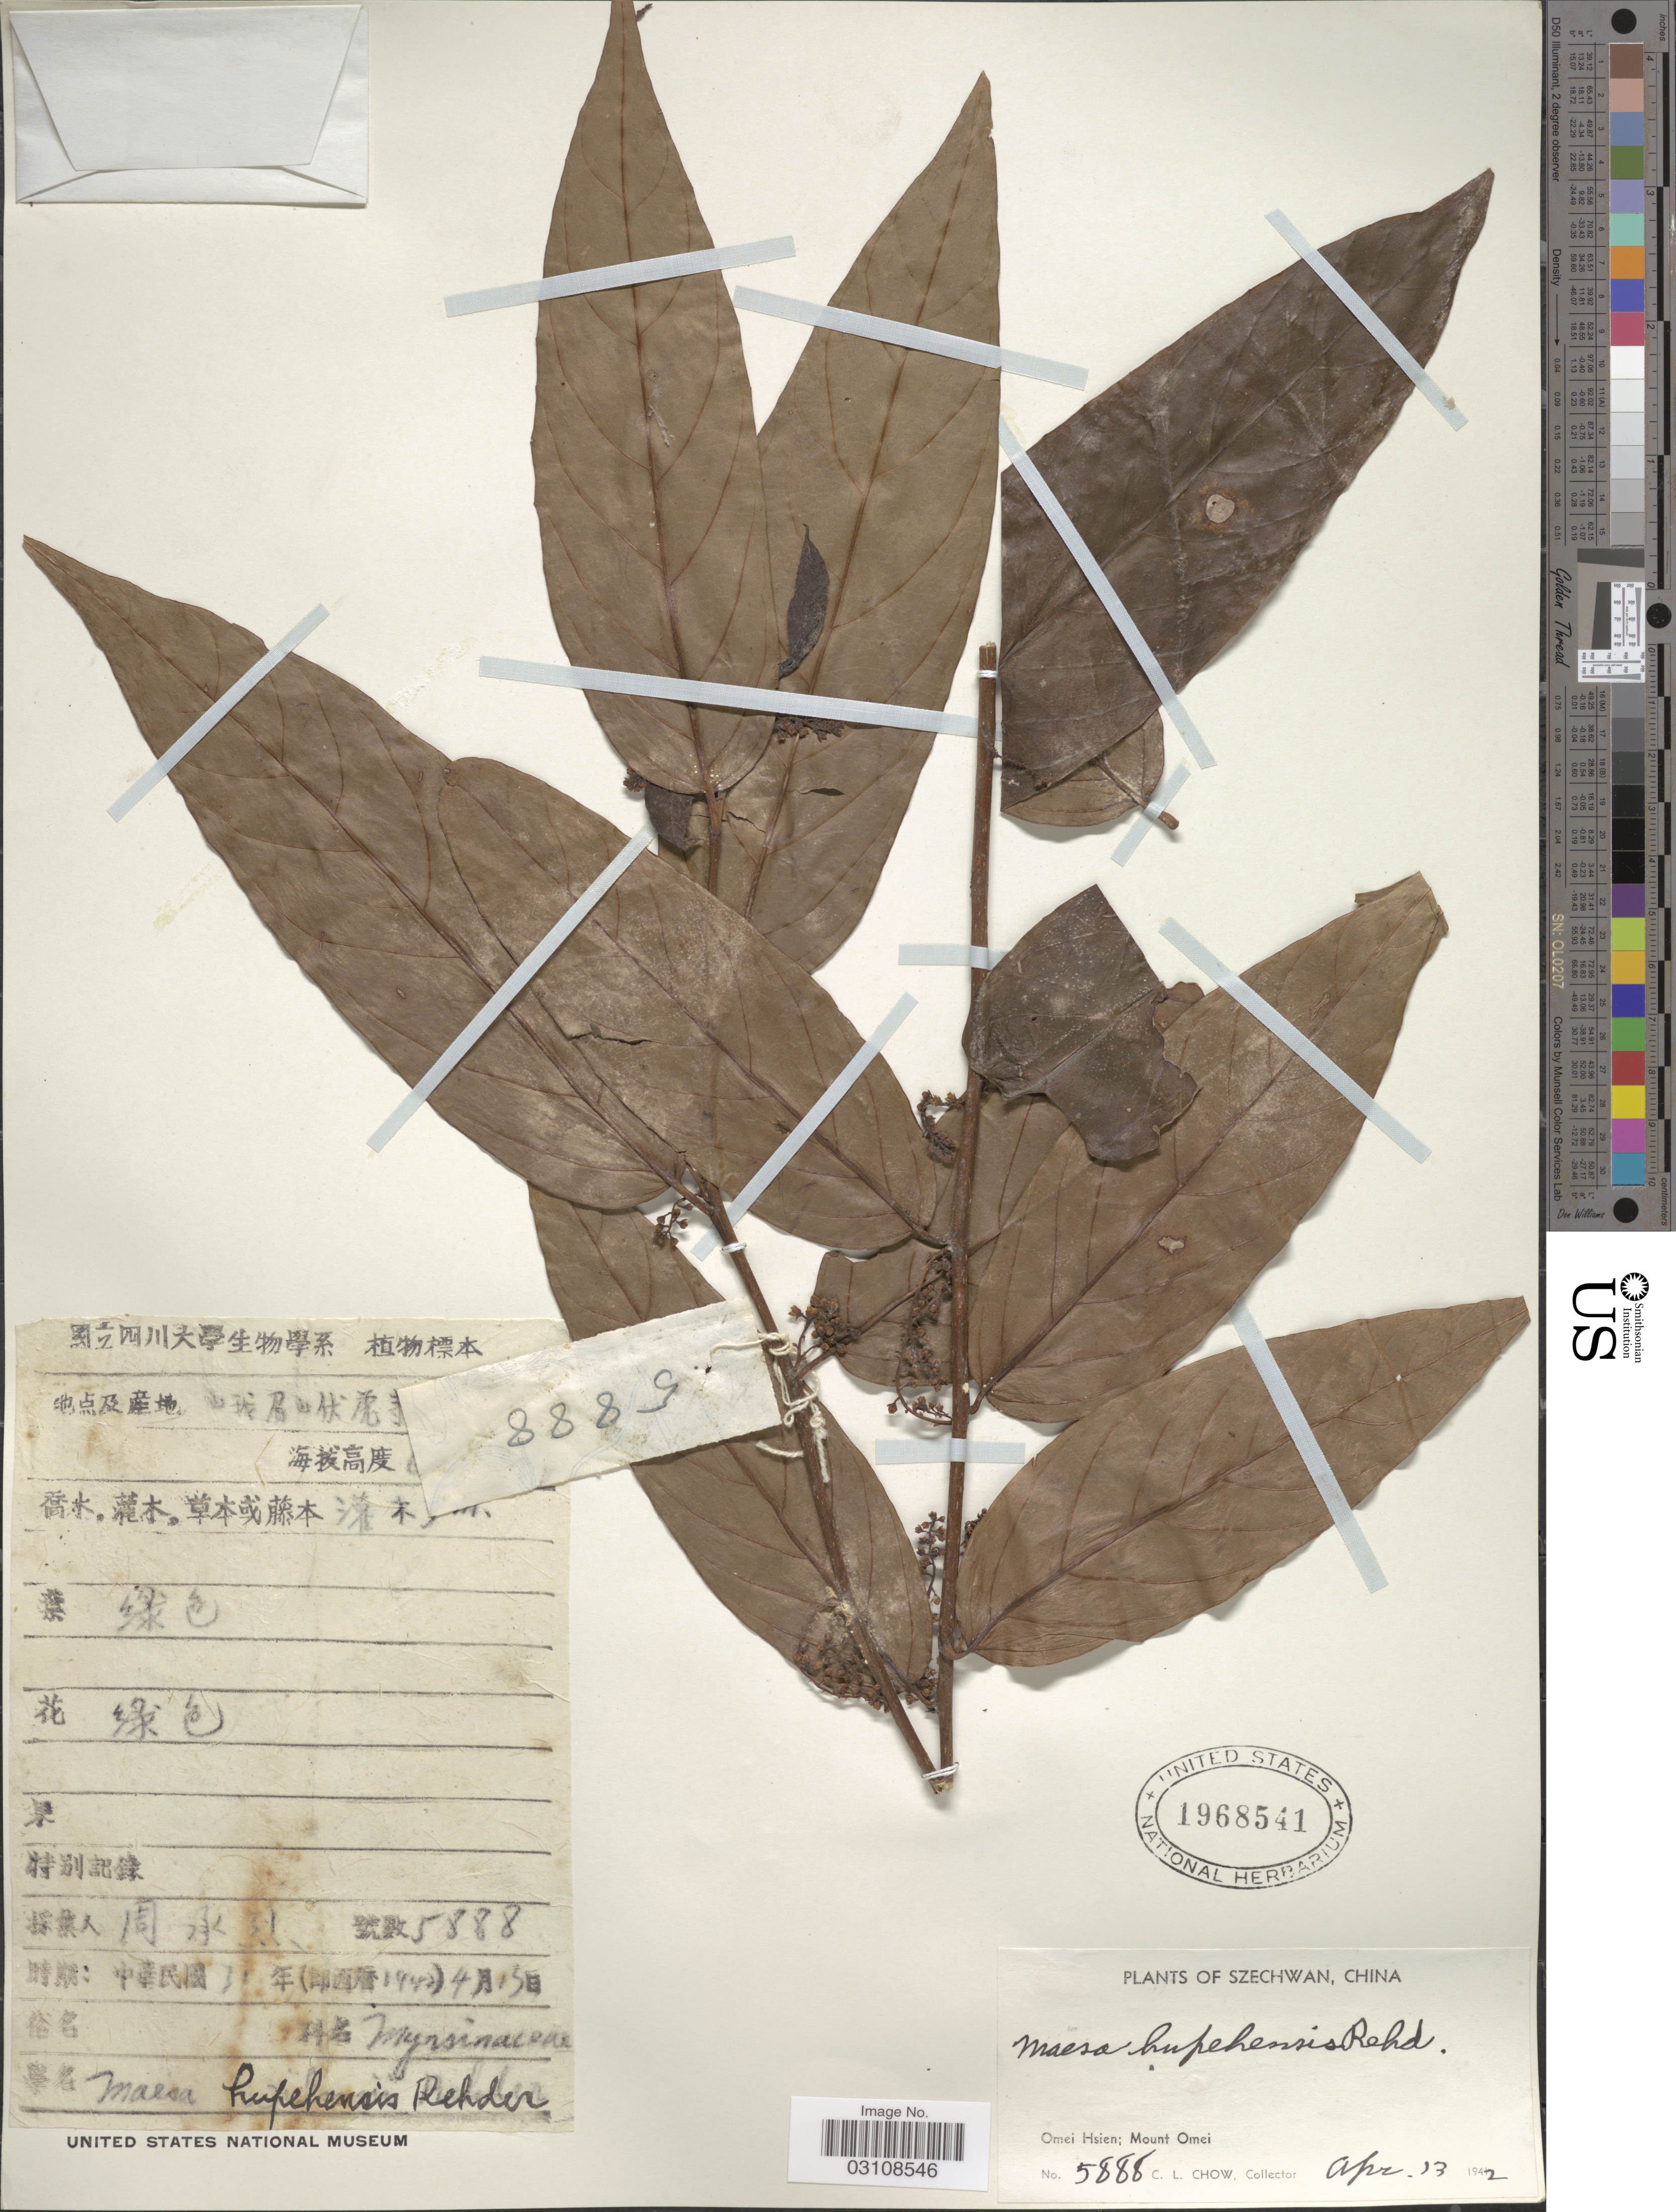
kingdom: Plantae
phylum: Tracheophyta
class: Magnoliopsida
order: Ericales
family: Primulaceae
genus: Maesa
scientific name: Maesa hupehensis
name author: Rehder in Sarg.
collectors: C. Chow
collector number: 5888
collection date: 1942-04-13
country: China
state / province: Sichuan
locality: Szechwan. Omei Hsien; Mount Omei.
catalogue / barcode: US 1968541